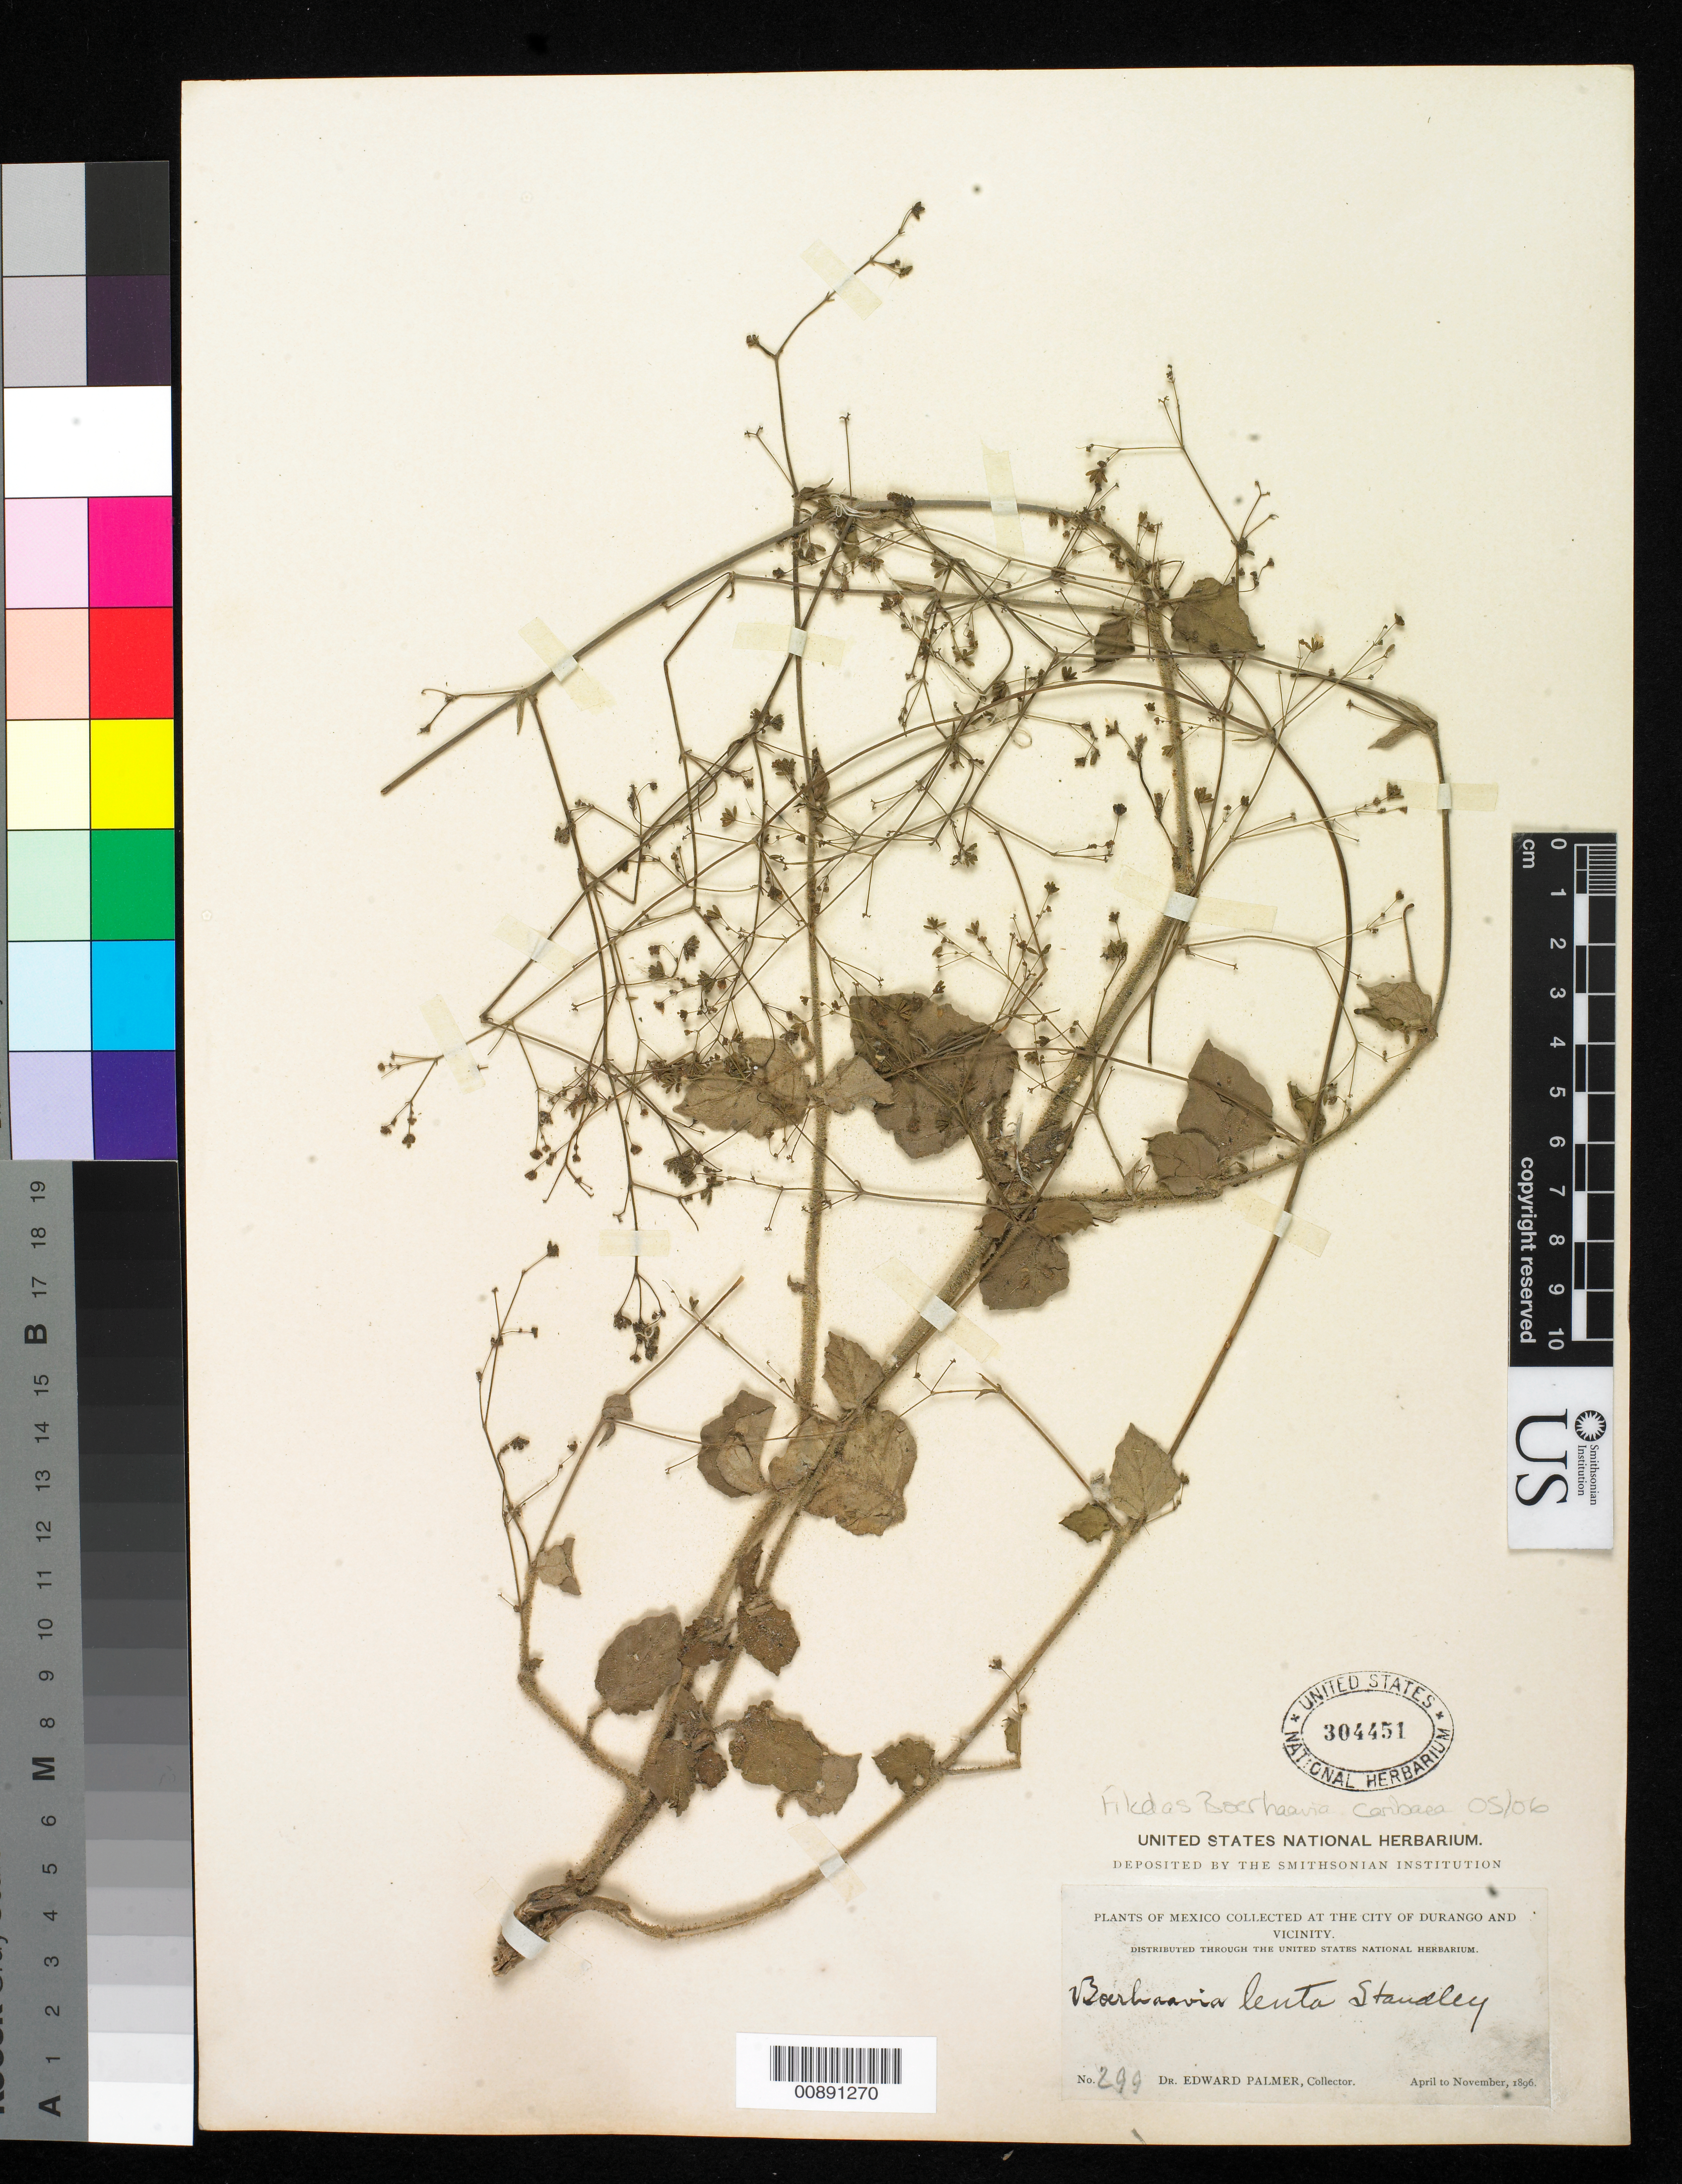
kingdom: Plantae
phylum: Tracheophyta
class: Magnoliopsida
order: Caryophyllales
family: Nyctaginaceae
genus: Boerhavia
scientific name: Boerhavia caribaea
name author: Jacq.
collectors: E. Palmer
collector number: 299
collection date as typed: Apr 1896 to -- Nov 1896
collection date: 1896-04/1896-11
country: Mexico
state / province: Durango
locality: City of Durango and vicinity.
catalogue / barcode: US 304451